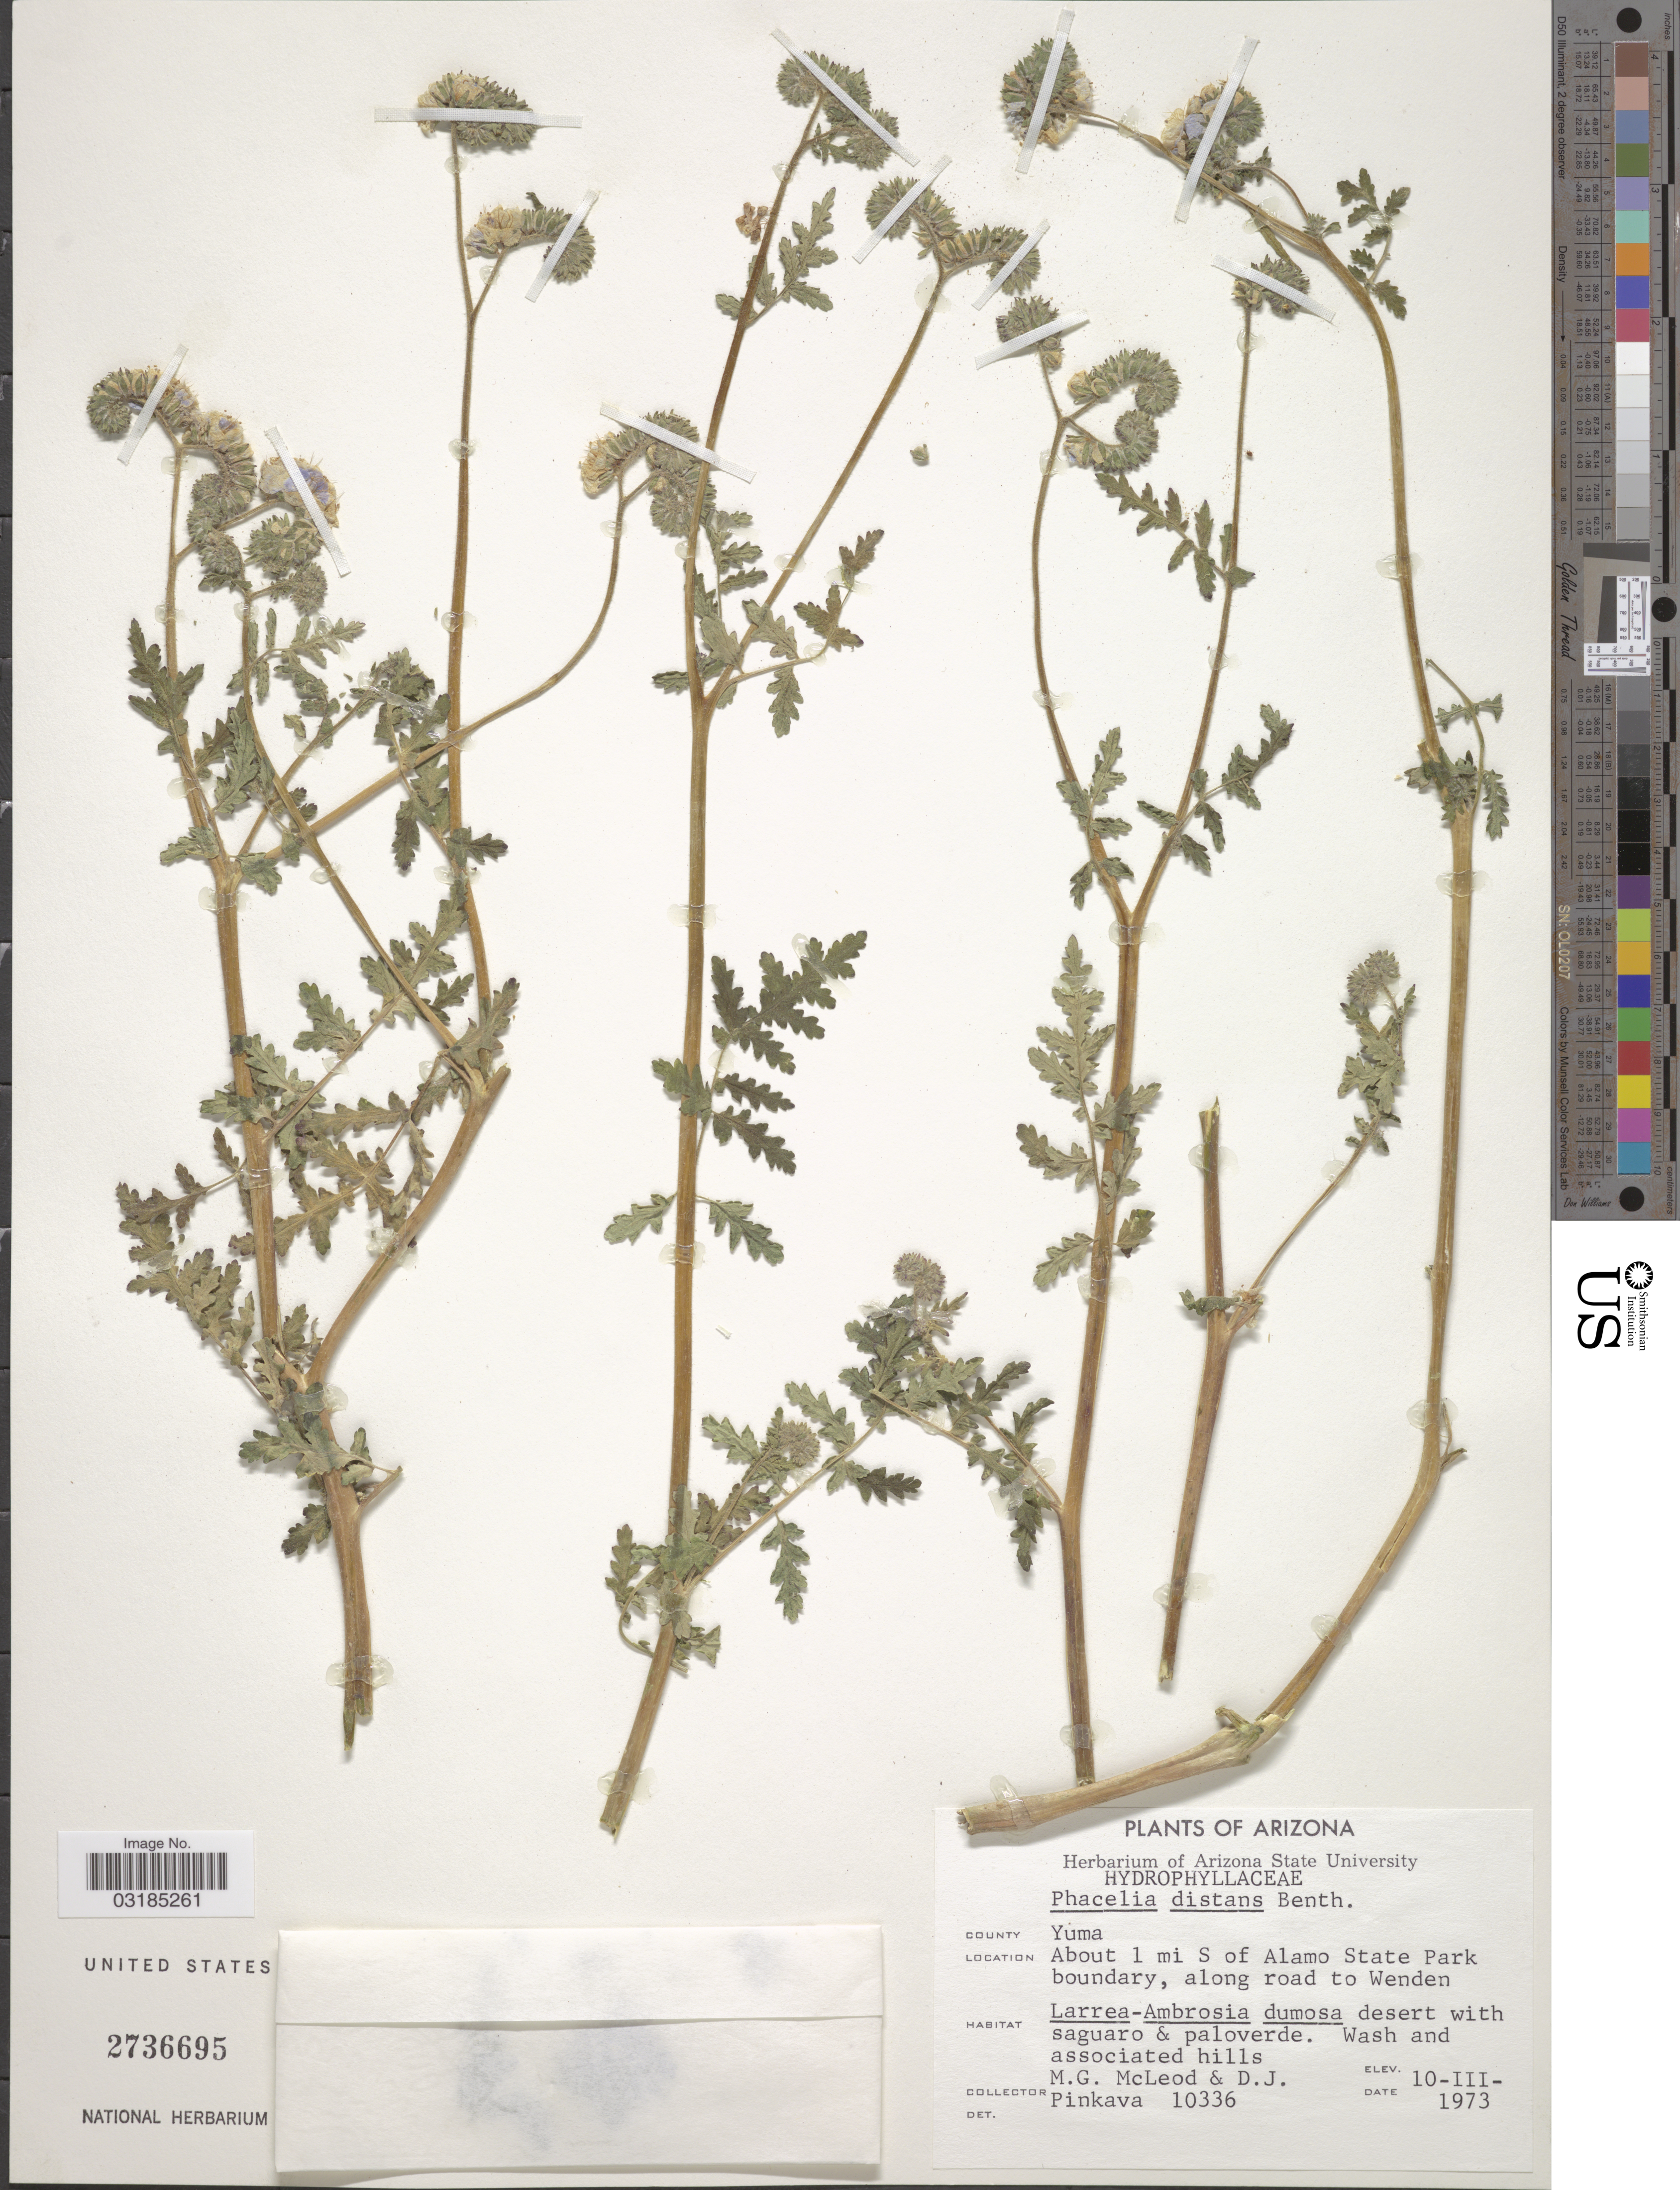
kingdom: Plantae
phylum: Tracheophyta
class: Magnoliopsida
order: Boraginales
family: Hydrophyllaceae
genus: Phacelia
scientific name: Phacelia distans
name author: Benth.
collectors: M. McLeod & D. J. Pinkava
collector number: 10336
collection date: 1973-03-10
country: United States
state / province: Arizona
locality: County Yuma. About 1 mi S of Alamo State Park boundary, along road to Wenden.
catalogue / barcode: US 2736695